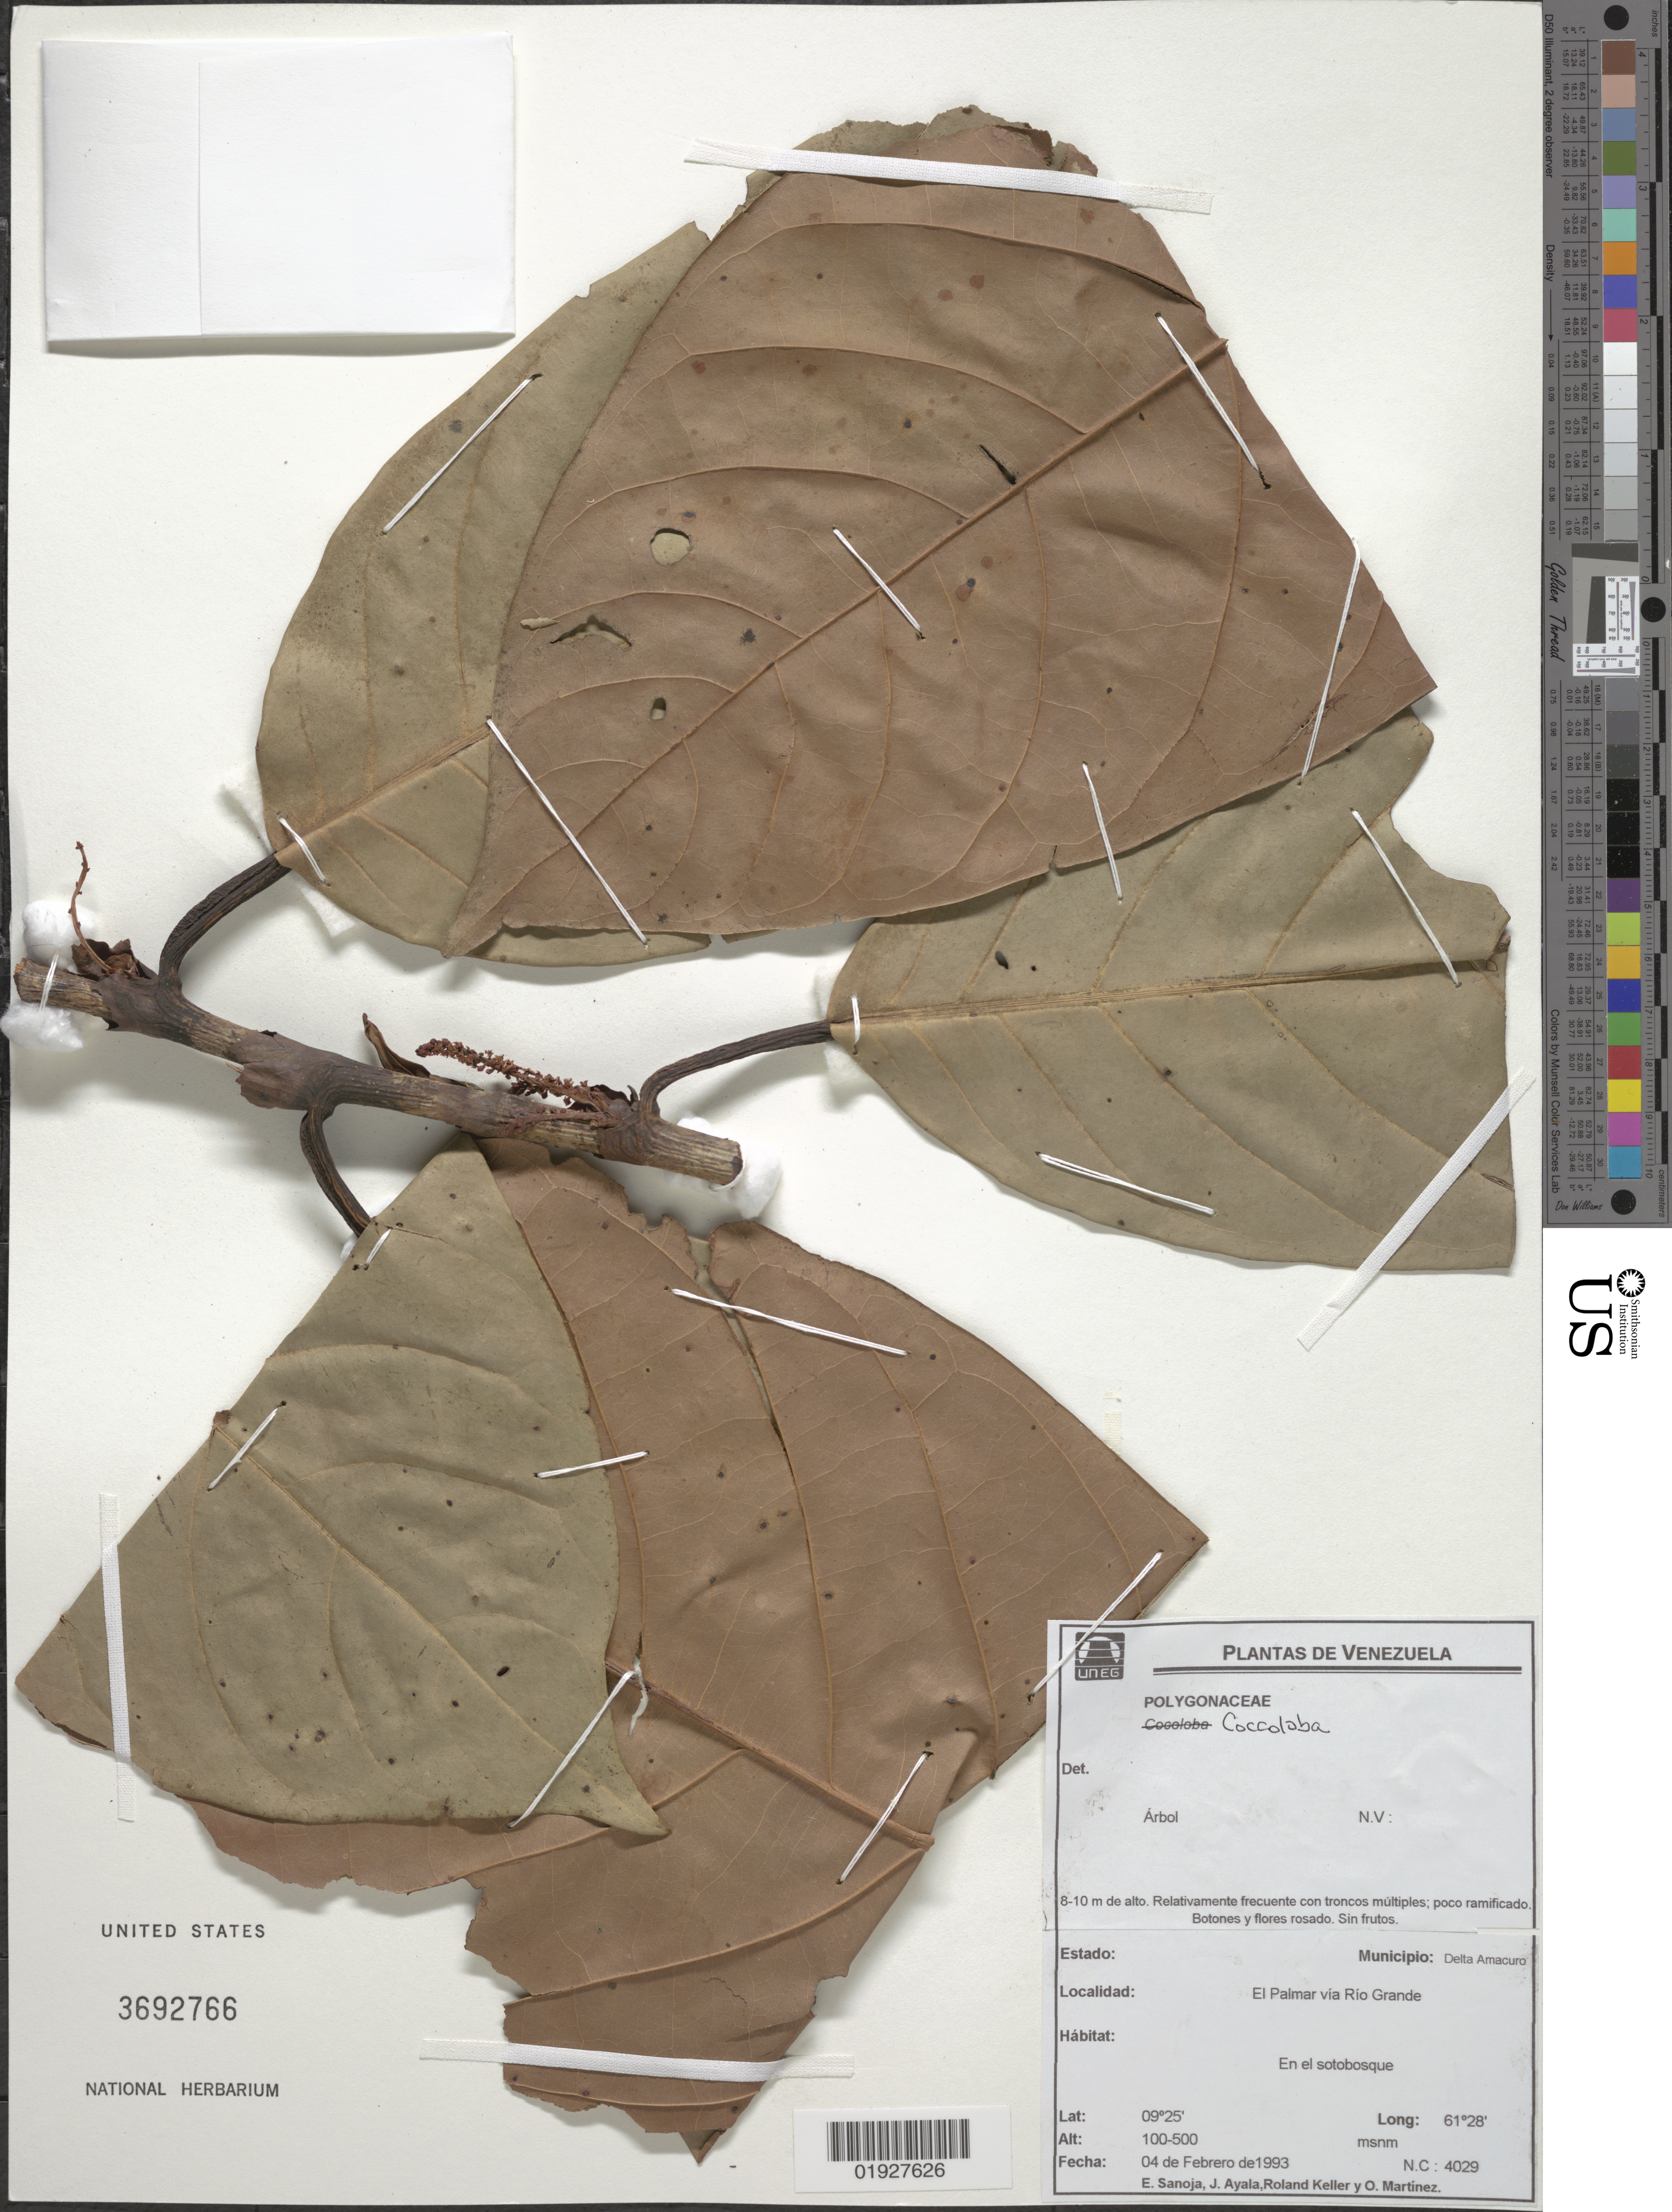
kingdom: Plantae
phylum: Tracheophyta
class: Magnoliopsida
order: Caryophyllales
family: Polygonaceae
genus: Coccoloba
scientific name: Coccoloba sp.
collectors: E. Sanoja, J. Ayala, R. Keller & O. Martínez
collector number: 4029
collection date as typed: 4 Febrero 1993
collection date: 1993-02-04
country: Venezuela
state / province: Delta Amacuro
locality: El Palmar via Rio Grande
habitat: En el sotobosque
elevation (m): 100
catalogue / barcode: US 3692766